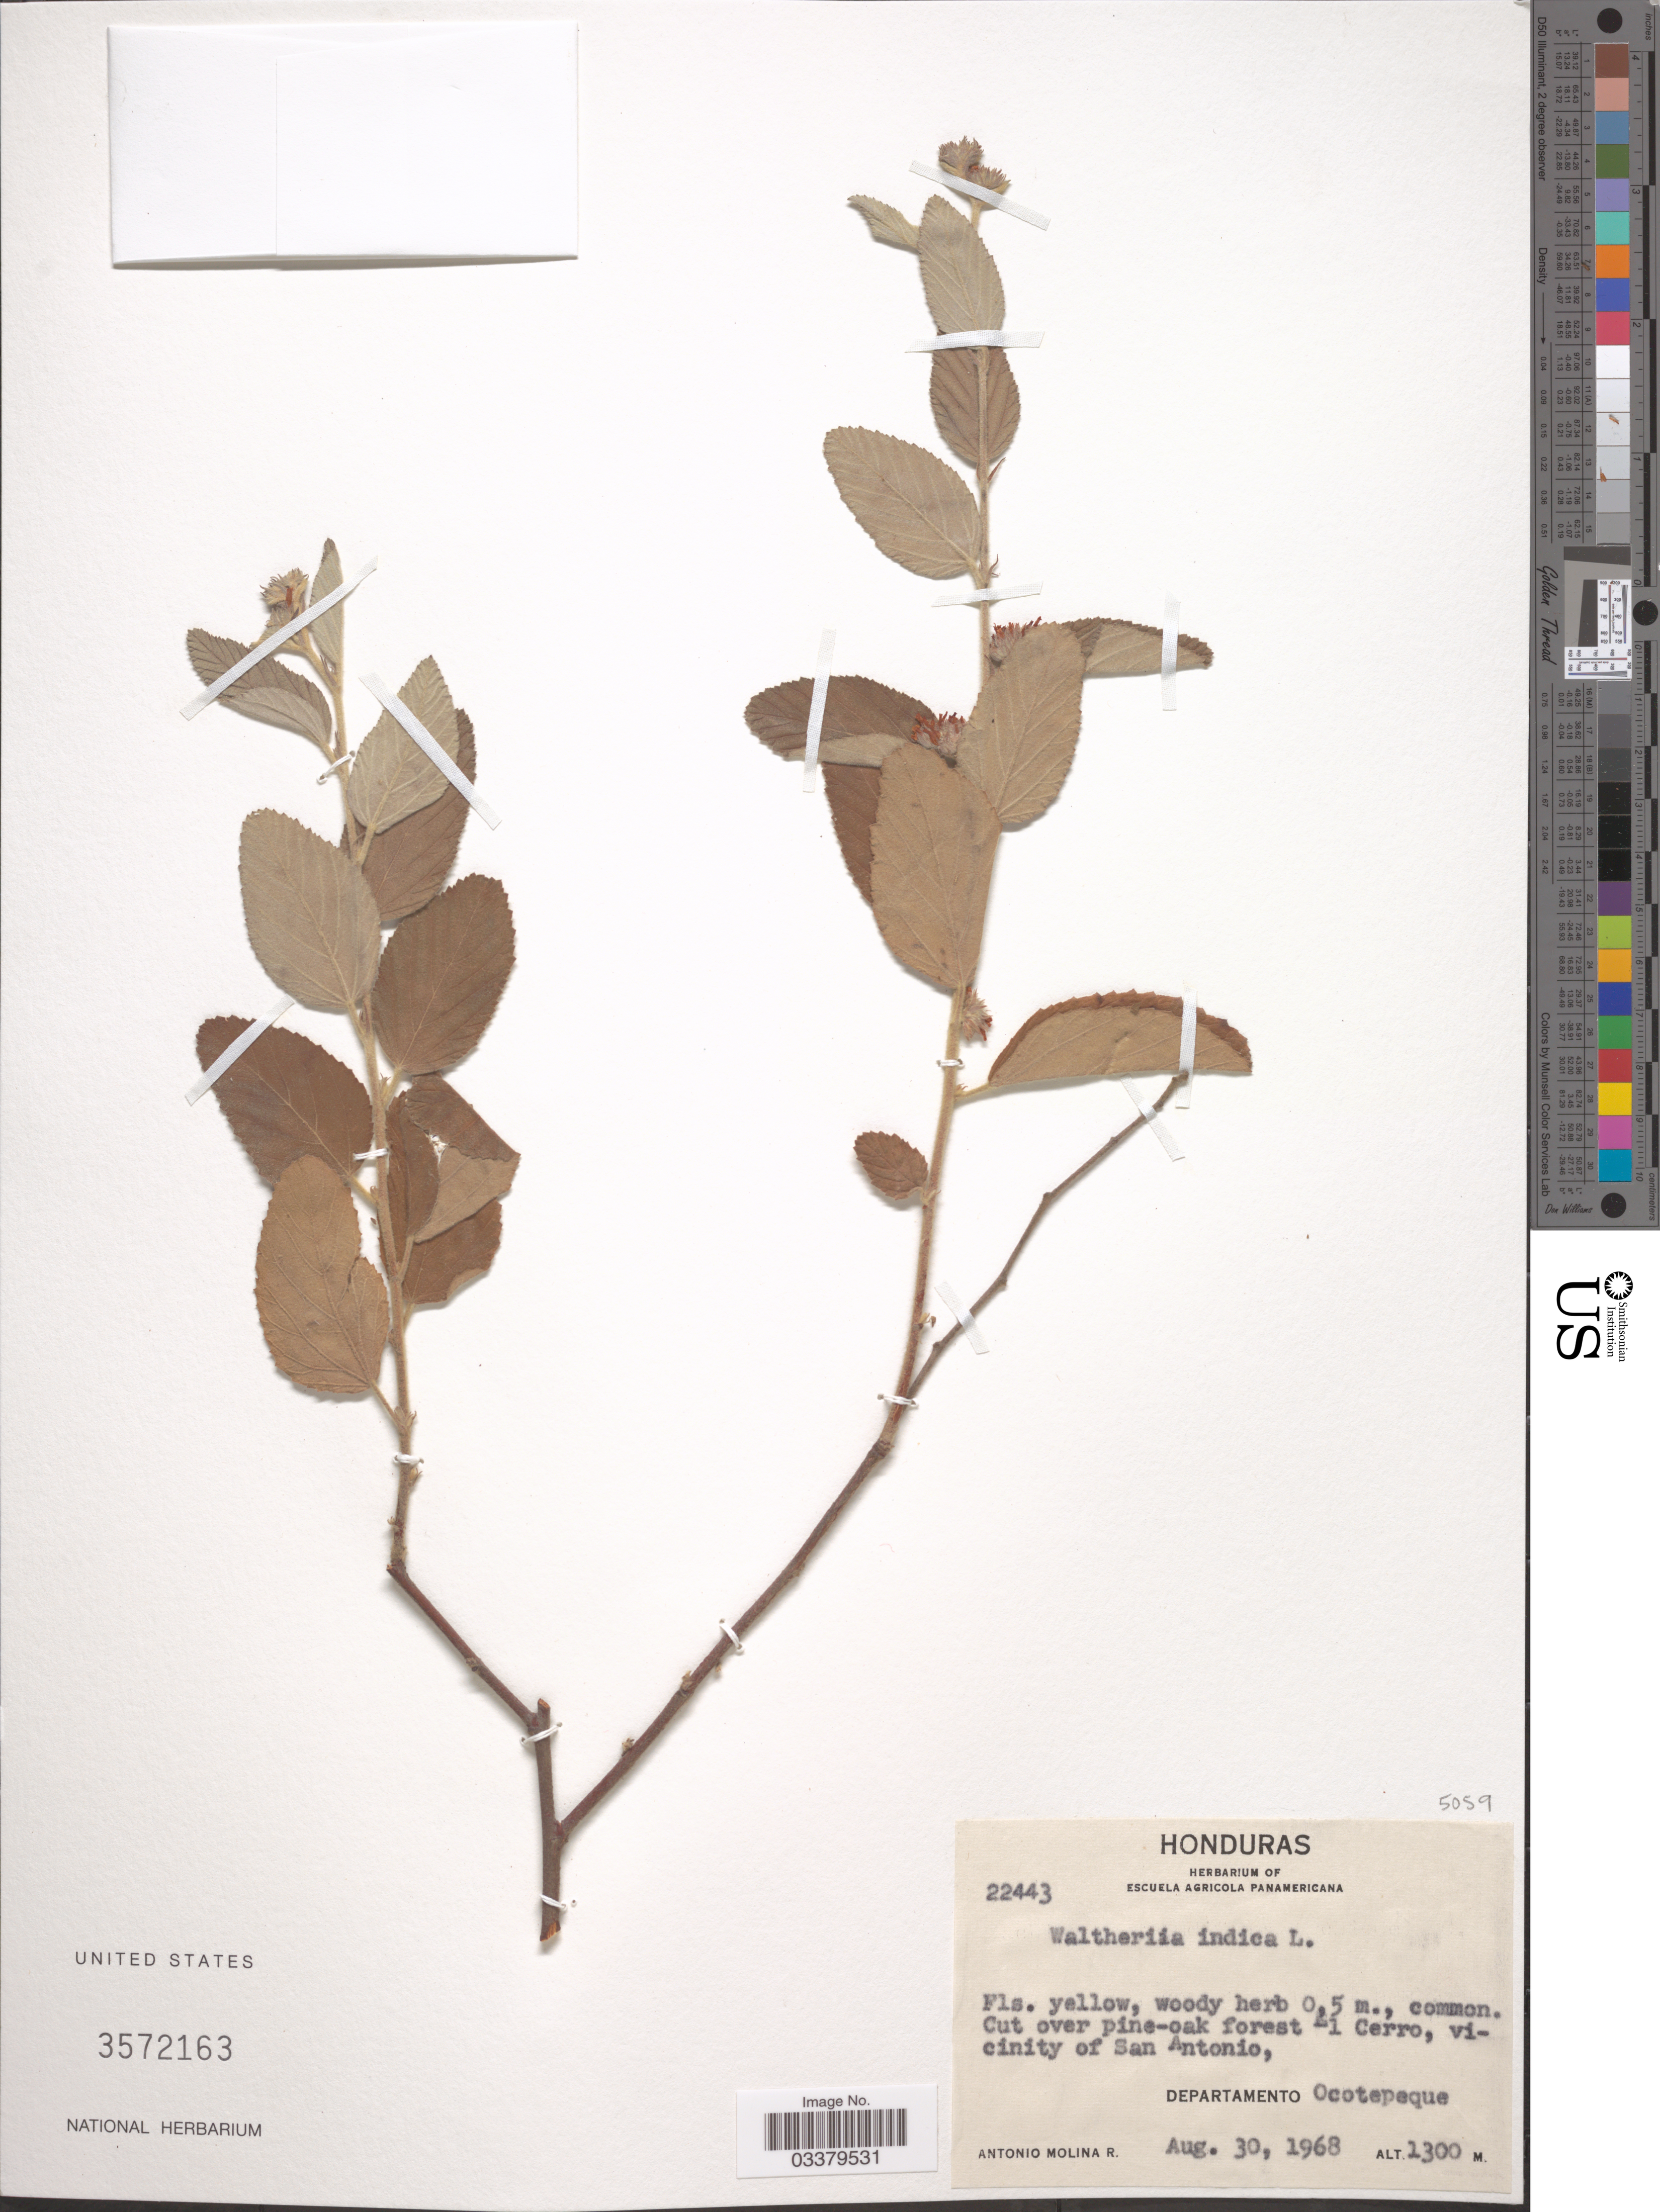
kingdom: Plantae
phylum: Tracheophyta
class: Magnoliopsida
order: Malvales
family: Malvaceae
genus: Waltheria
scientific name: Waltheria indica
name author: L.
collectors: A. Molina R.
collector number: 22443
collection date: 1968-08-30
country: Honduras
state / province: Ocotepeque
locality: El Cerro, vicinity of San Antonio, Departamento Ocotepeque.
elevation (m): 1300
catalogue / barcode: US 3572163